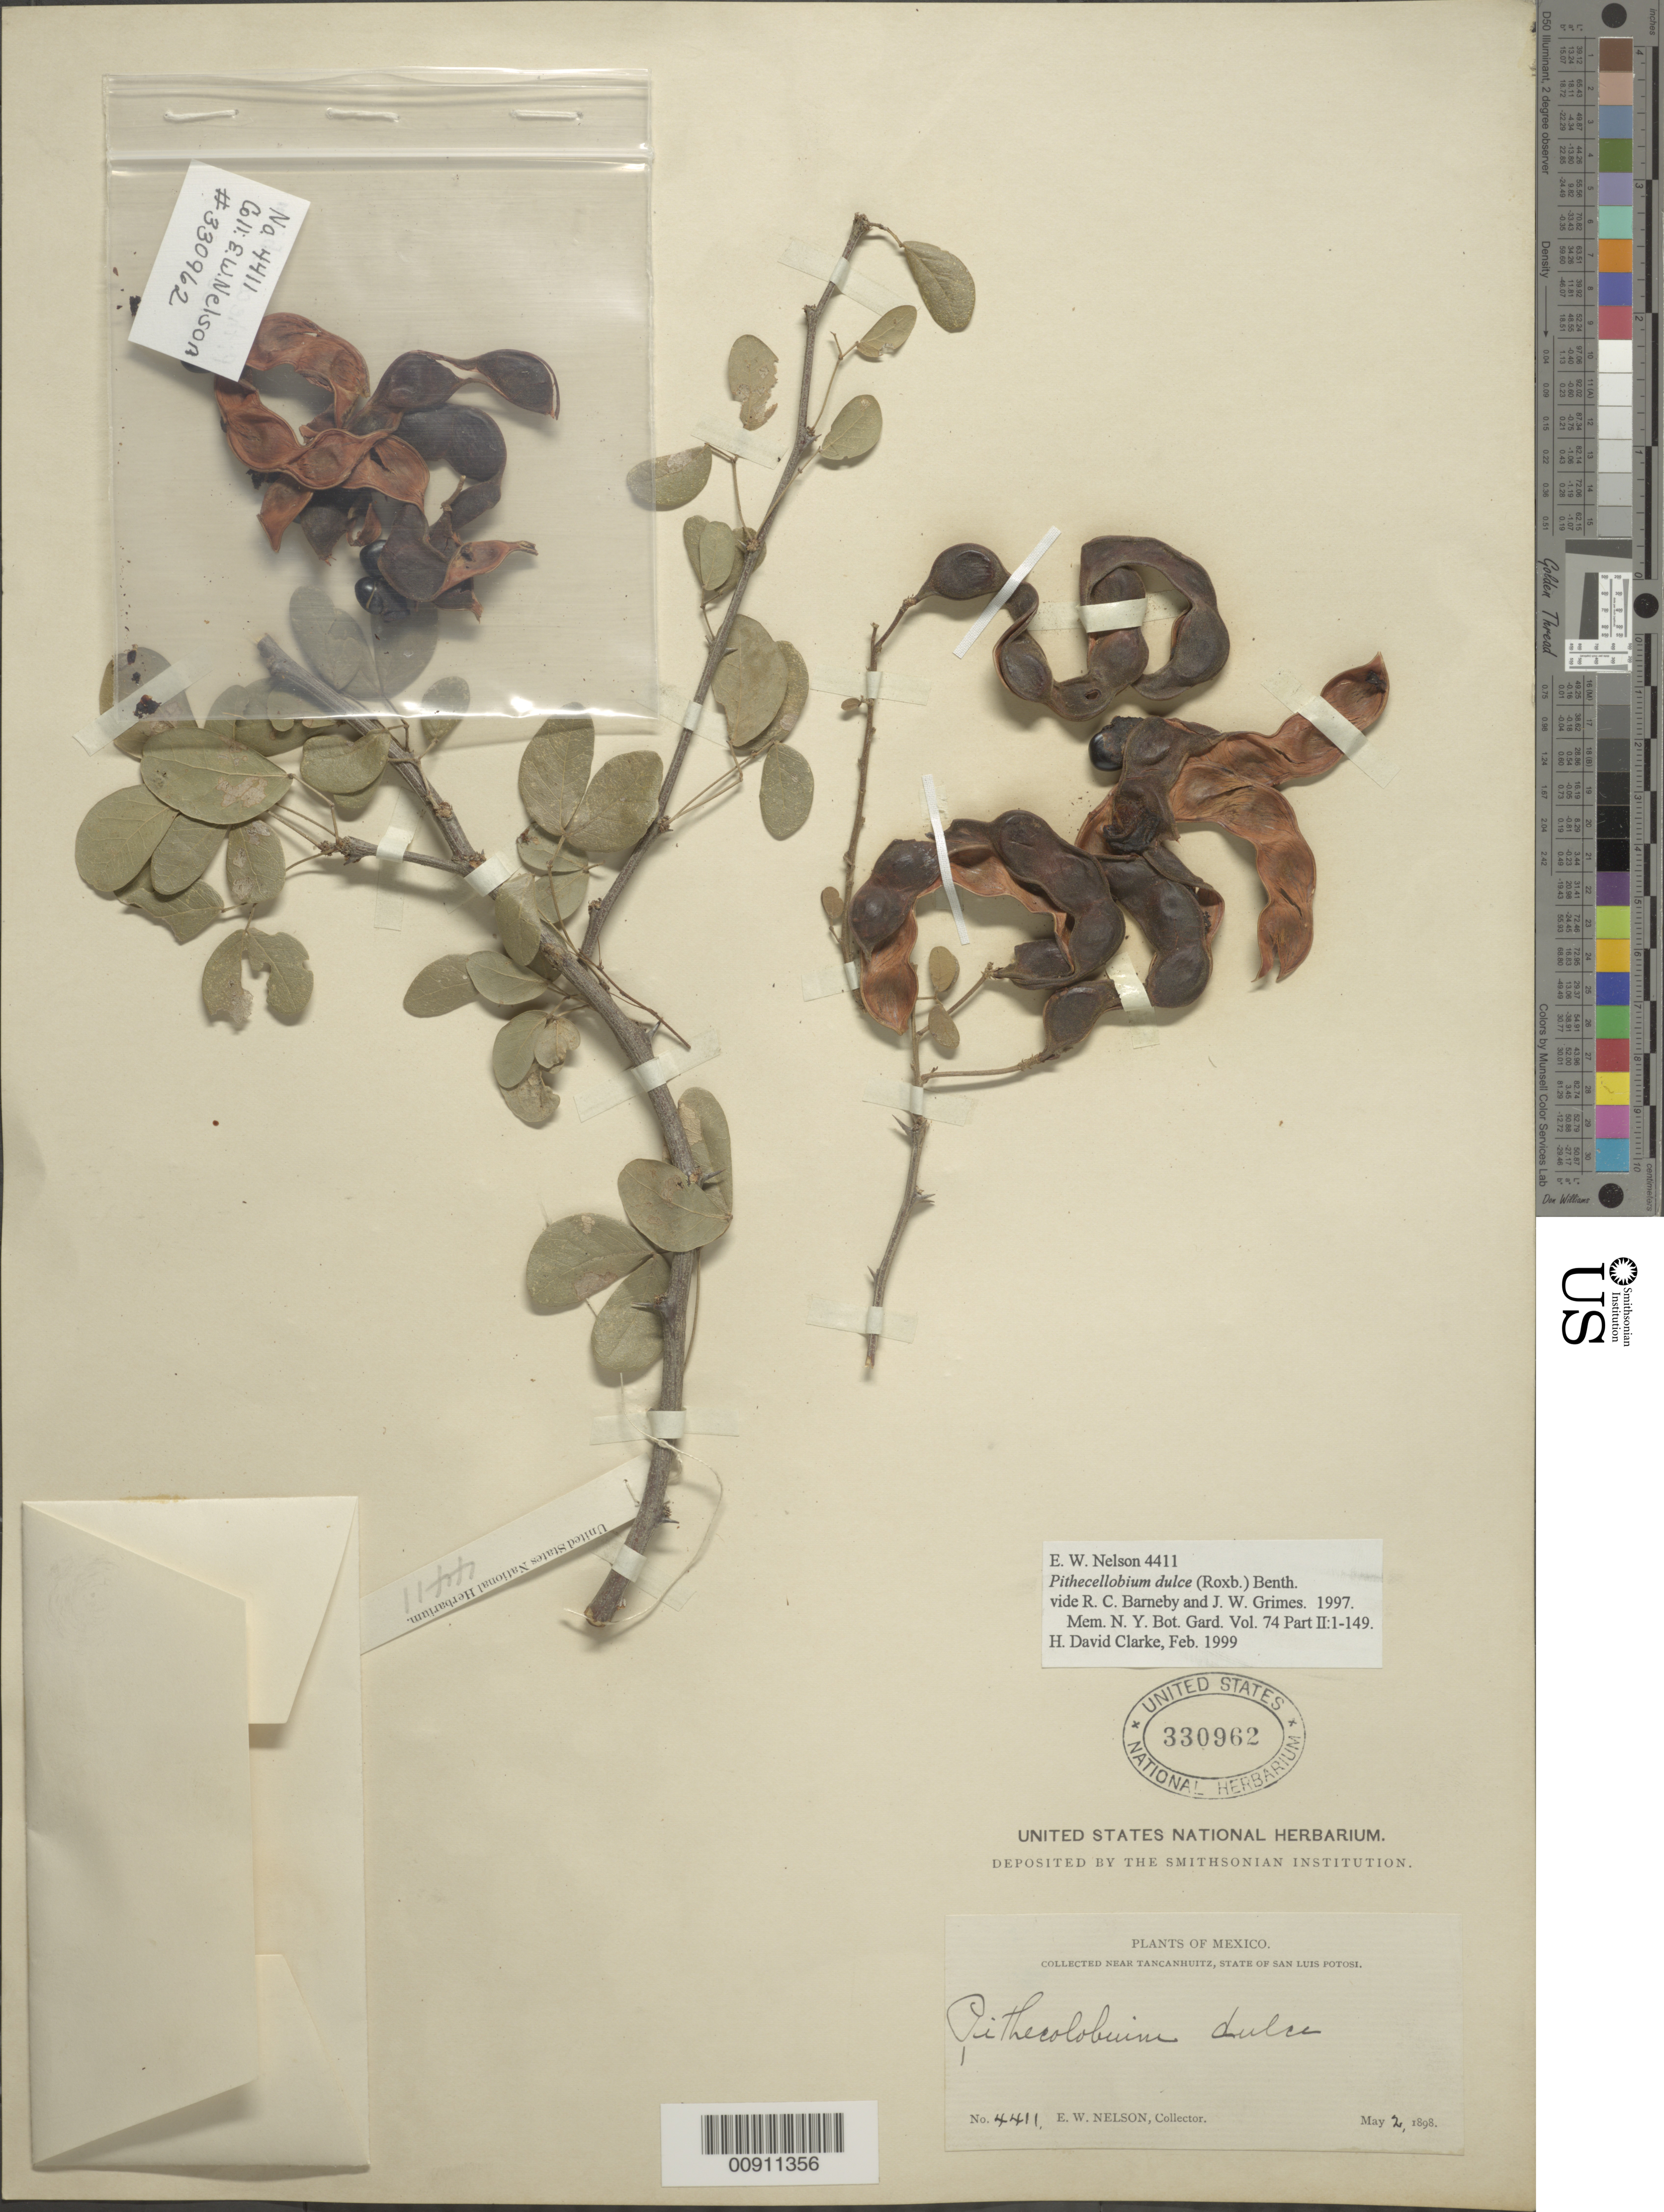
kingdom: Plantae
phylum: Tracheophyta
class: Magnoliopsida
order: Fabales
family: Fabaceae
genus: Pithecellobium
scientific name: Pithecellobium dulce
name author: (Roxb.) Benth.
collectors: E. W. Nelson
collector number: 4411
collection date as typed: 02 May 1898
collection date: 1898-05-02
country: Mexico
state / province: San Luis Potosí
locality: Near Tancanhuitz, State of San Luis Potosí.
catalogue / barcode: US 330962